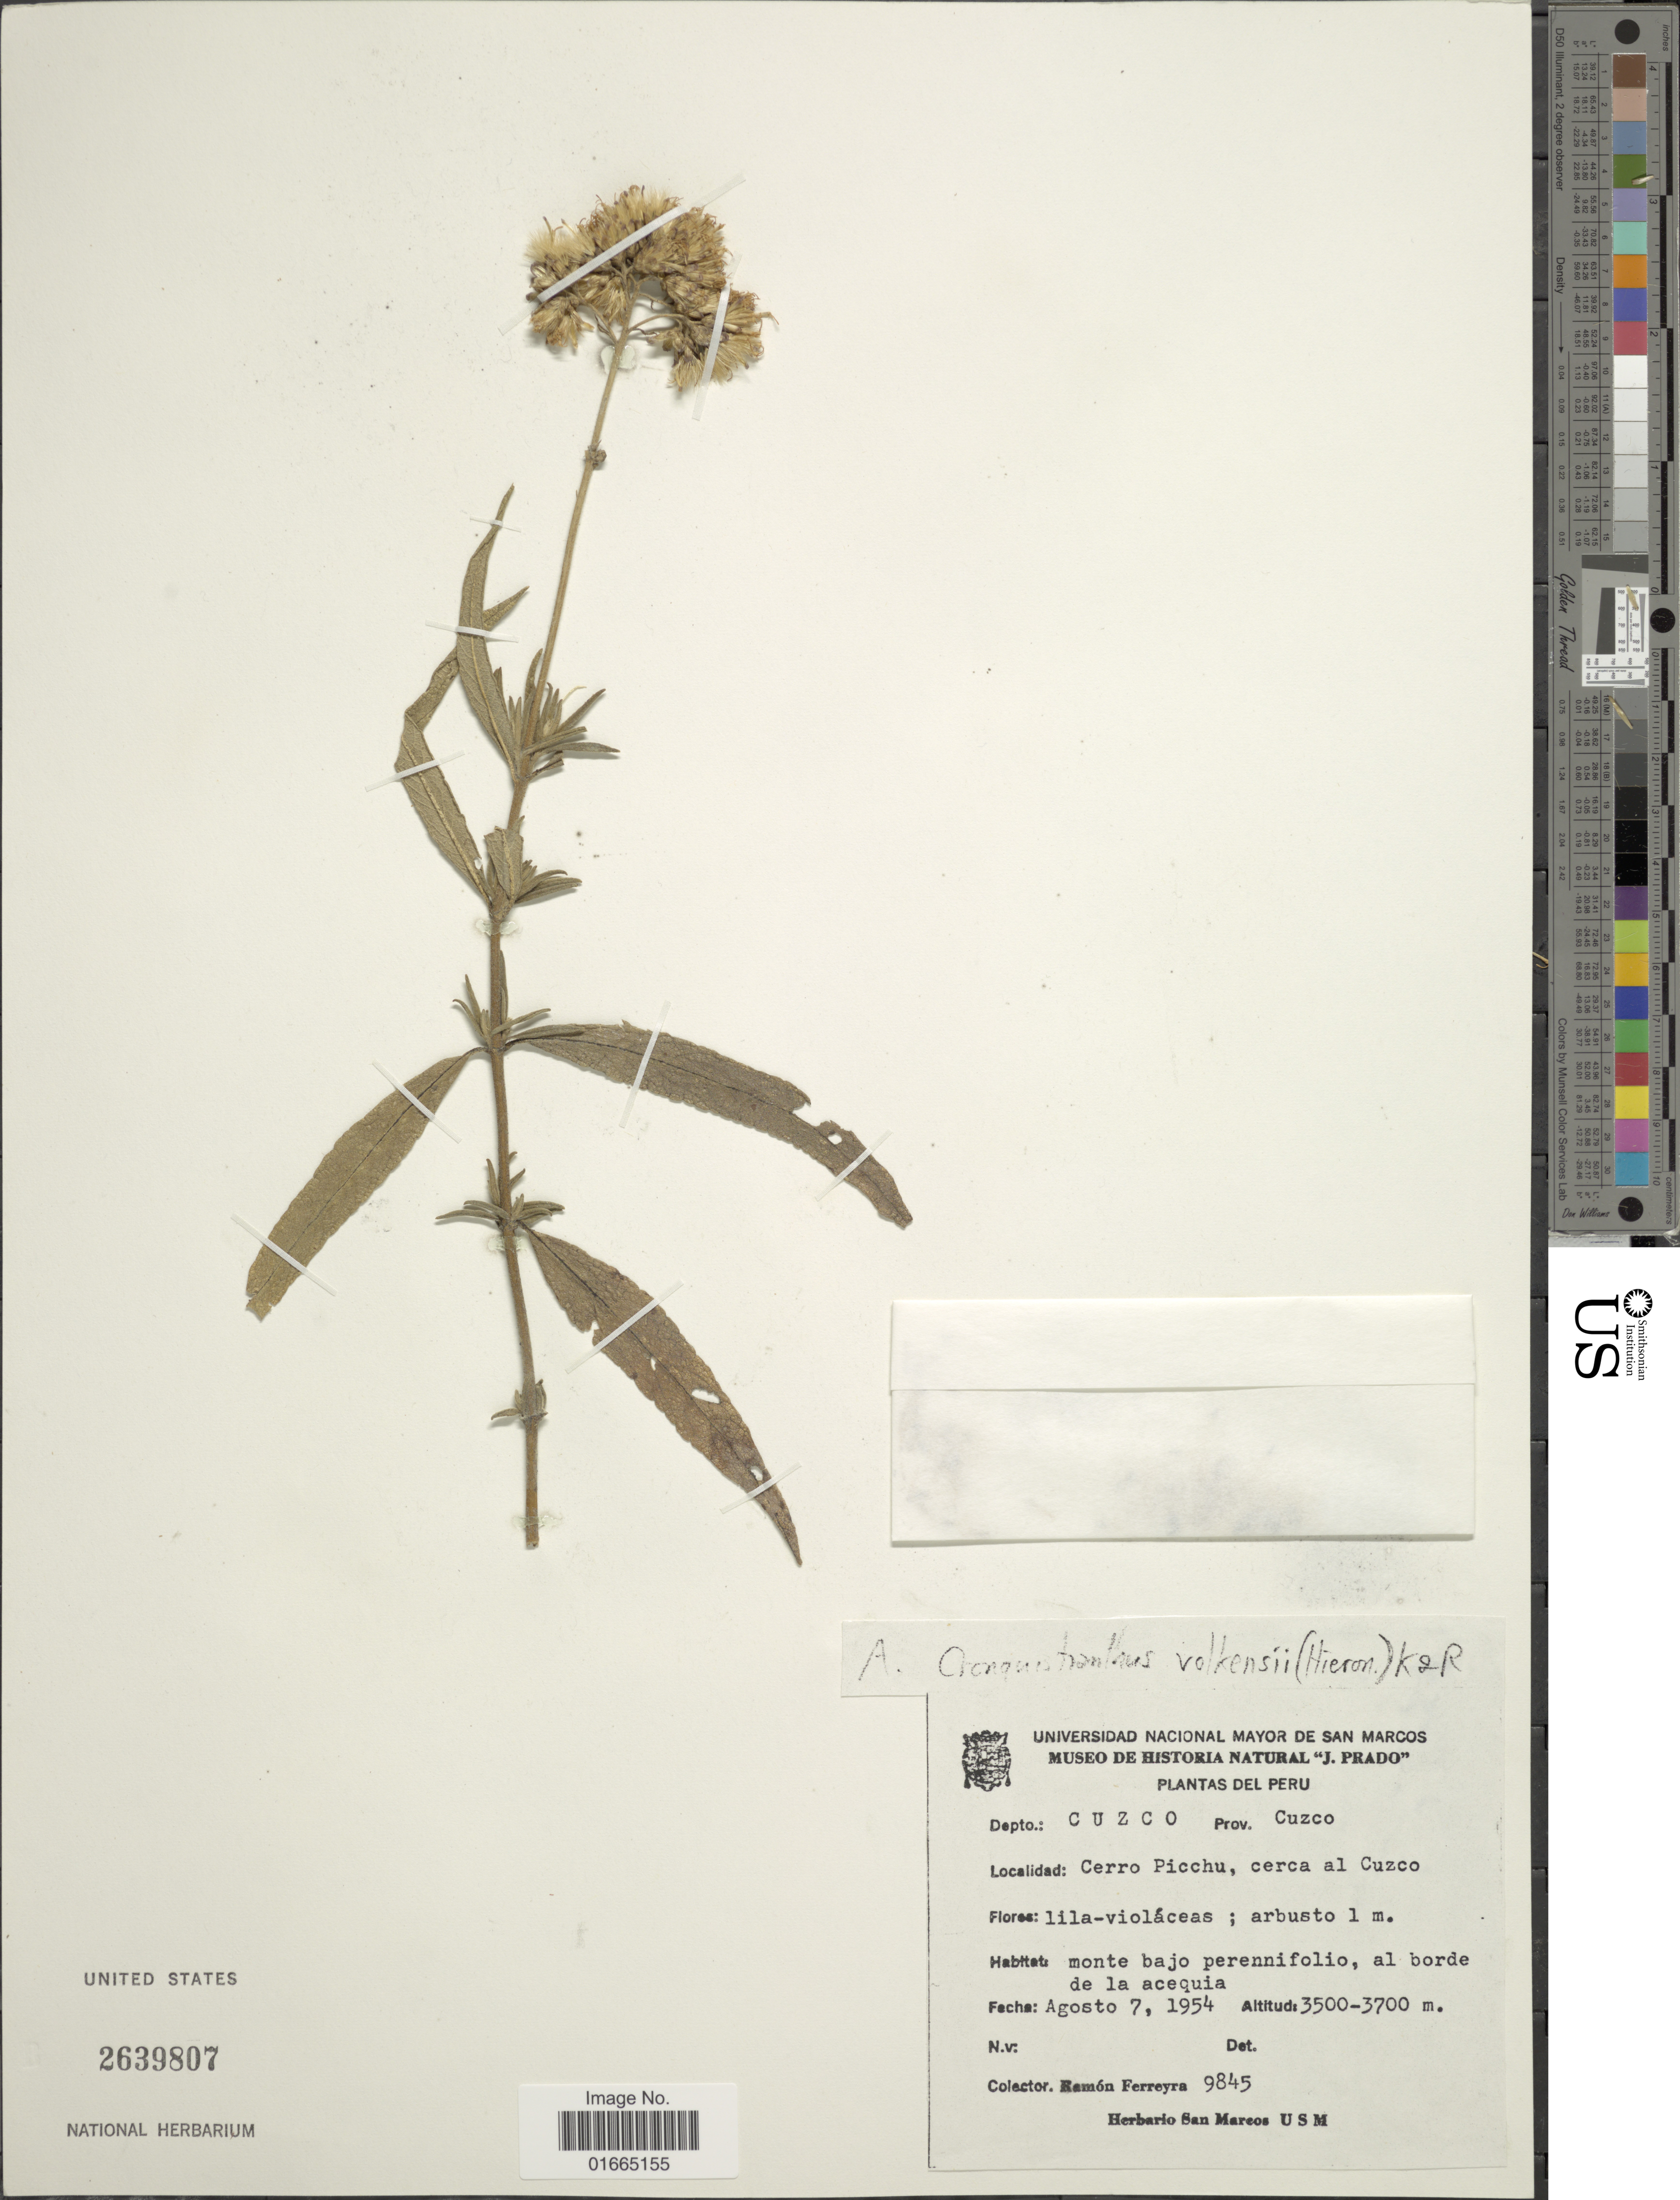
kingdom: Plantae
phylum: Tracheophyta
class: Magnoliopsida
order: Asterales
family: Asteraceae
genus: Cronquistianthus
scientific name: Cronquistianthus volkensii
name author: (Hieron.) R.M. King & H. Rob.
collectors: R. A. Ferreyra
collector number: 9845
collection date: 1954-08-07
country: Peru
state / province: Cusco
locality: Depto.: Cuzco. Prov. Cuzco. Cerro Picchu, cerca al Cuzco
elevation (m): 3500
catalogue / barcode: US 2639807